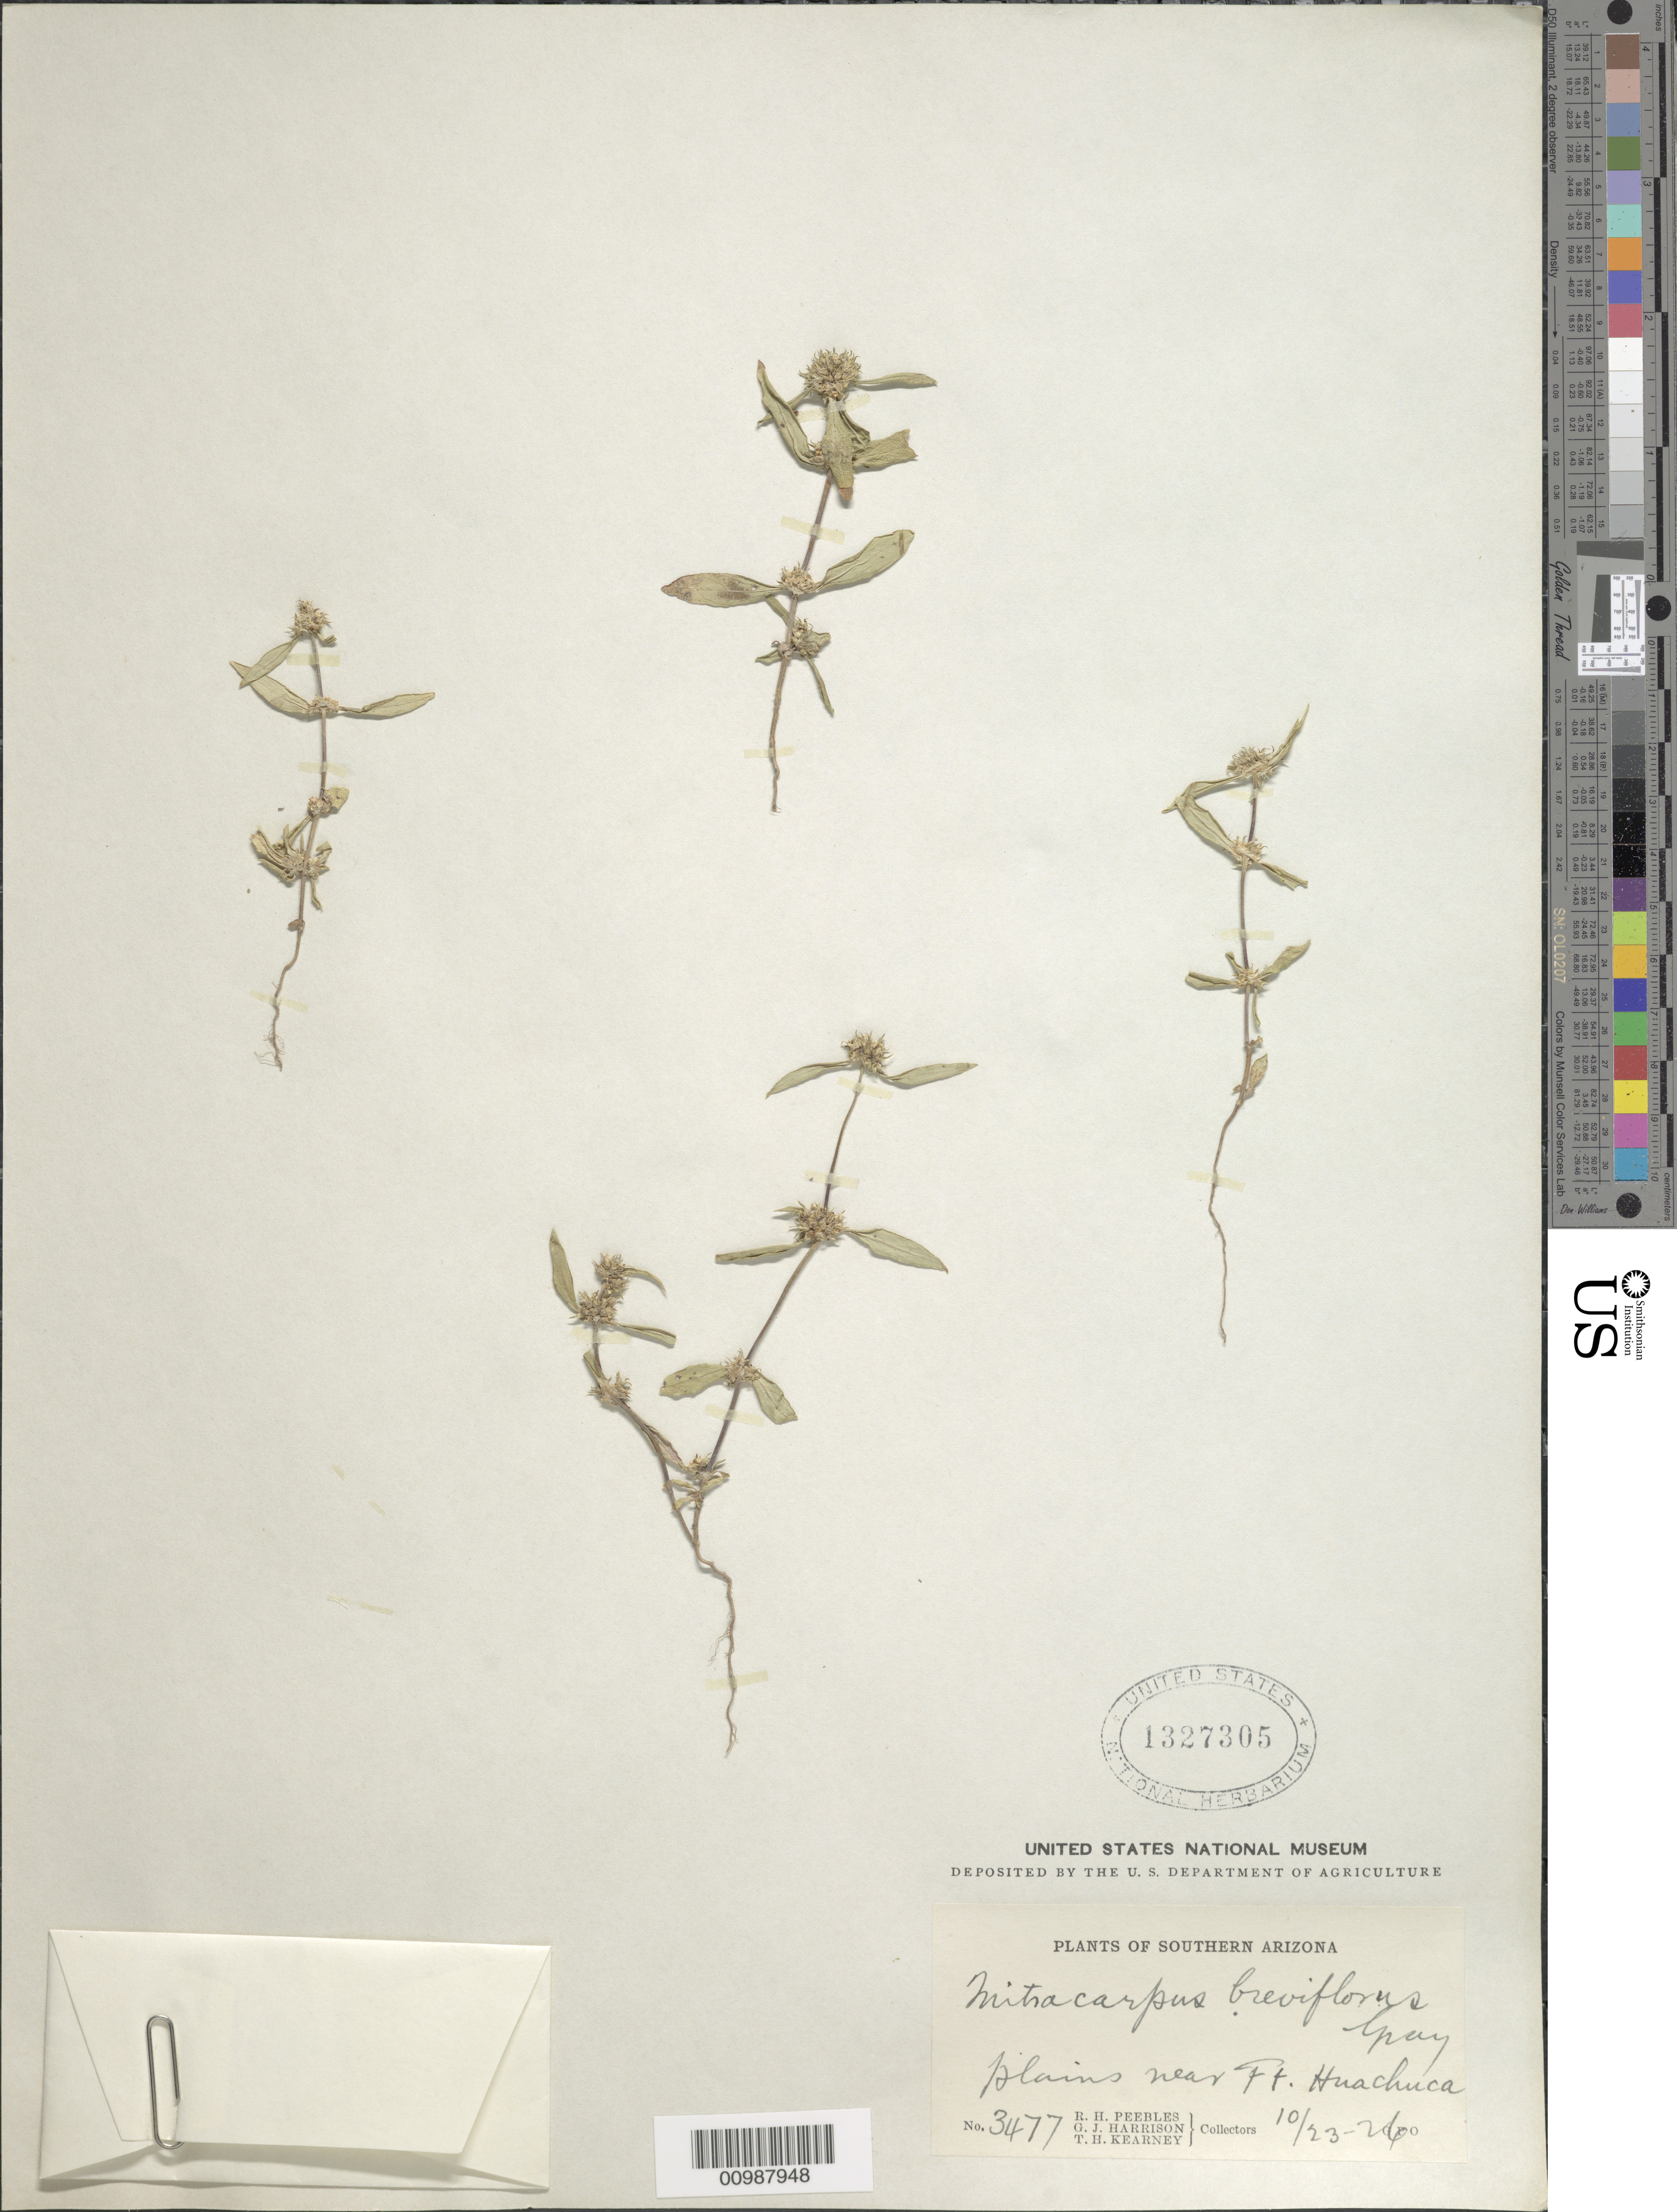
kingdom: Plantae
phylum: Tracheophyta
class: Magnoliopsida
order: Gentianales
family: Rubiaceae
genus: Mitracarpus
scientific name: Mitracarpus breviflorus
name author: A. Gray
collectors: R. H. Peebles & G. J. Harrison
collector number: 3477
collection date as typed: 23 Oct 1826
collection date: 1826-10-23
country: United States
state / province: Arizona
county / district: Cochise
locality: Plains near Fort Huachuca.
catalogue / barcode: US 1327305